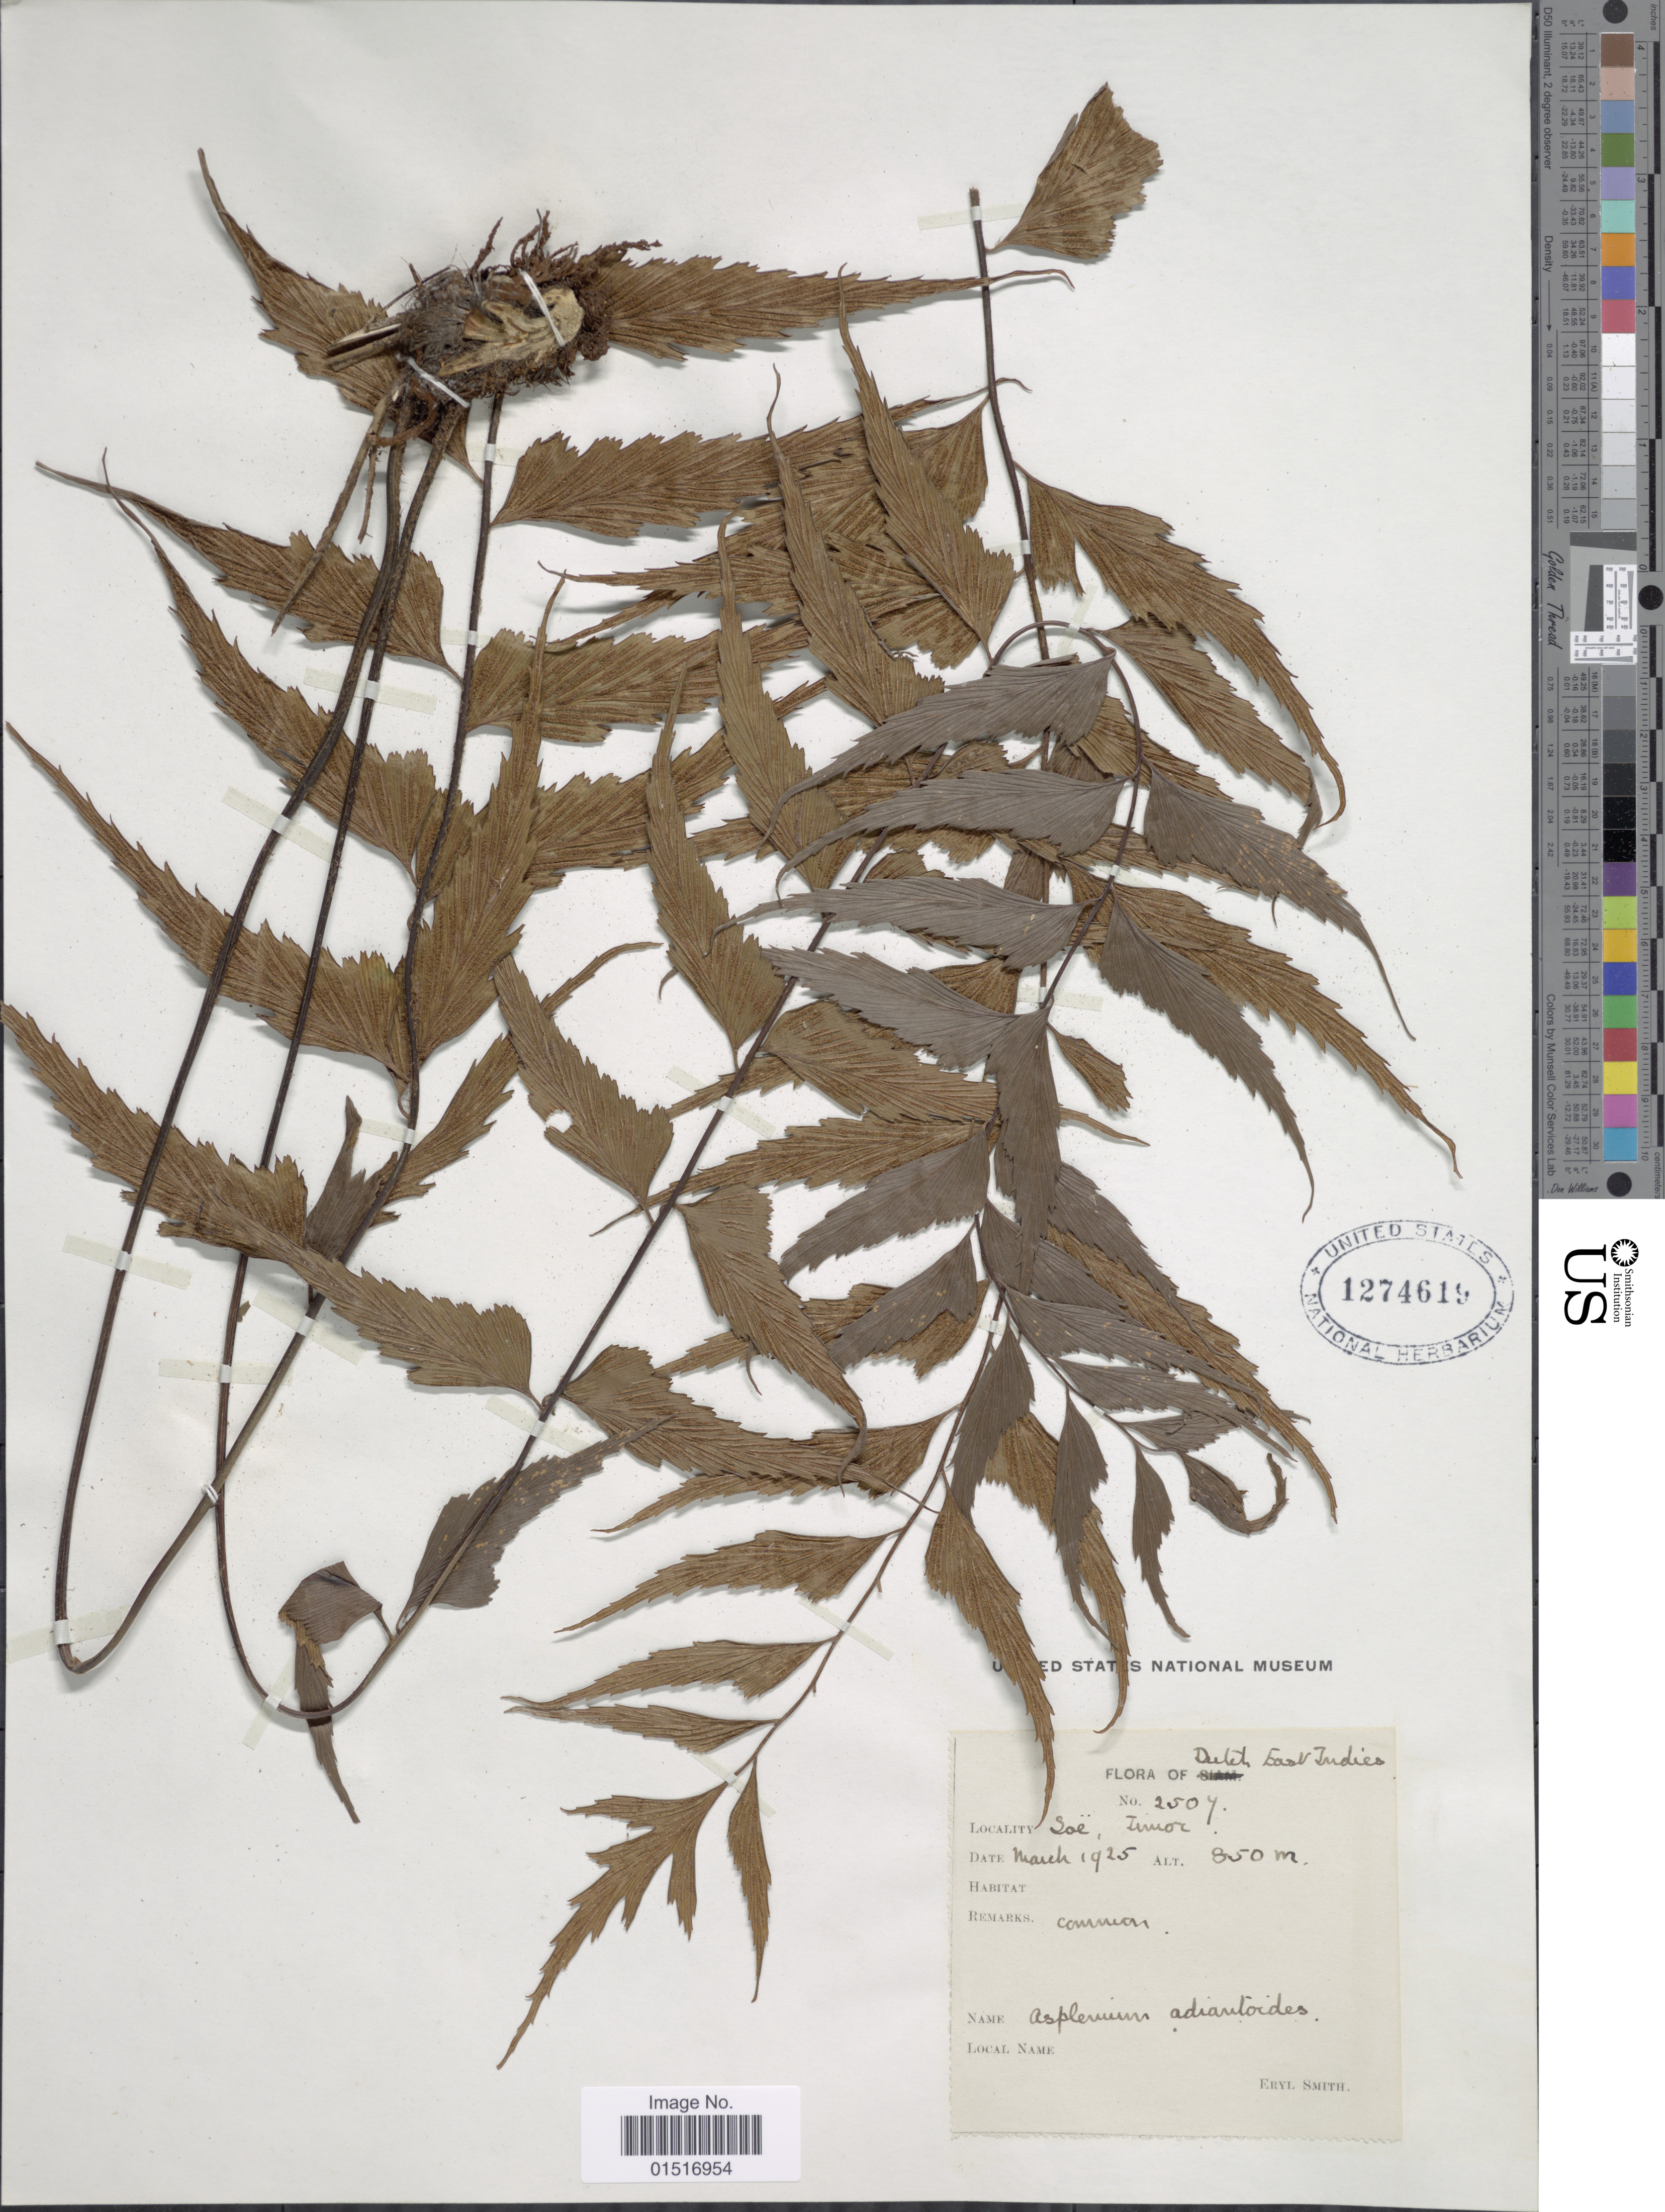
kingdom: Plantae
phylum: Tracheophyta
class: Polypodiopsida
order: Polypodiales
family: Aspleniaceae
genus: Asplenium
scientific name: Asplenium polyodon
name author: G. Forst.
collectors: C. E. Smith Jr.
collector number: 2504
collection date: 1925-03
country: Indonesia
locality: Dutch East Indies, Soe, Timor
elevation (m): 850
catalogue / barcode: US 1274619